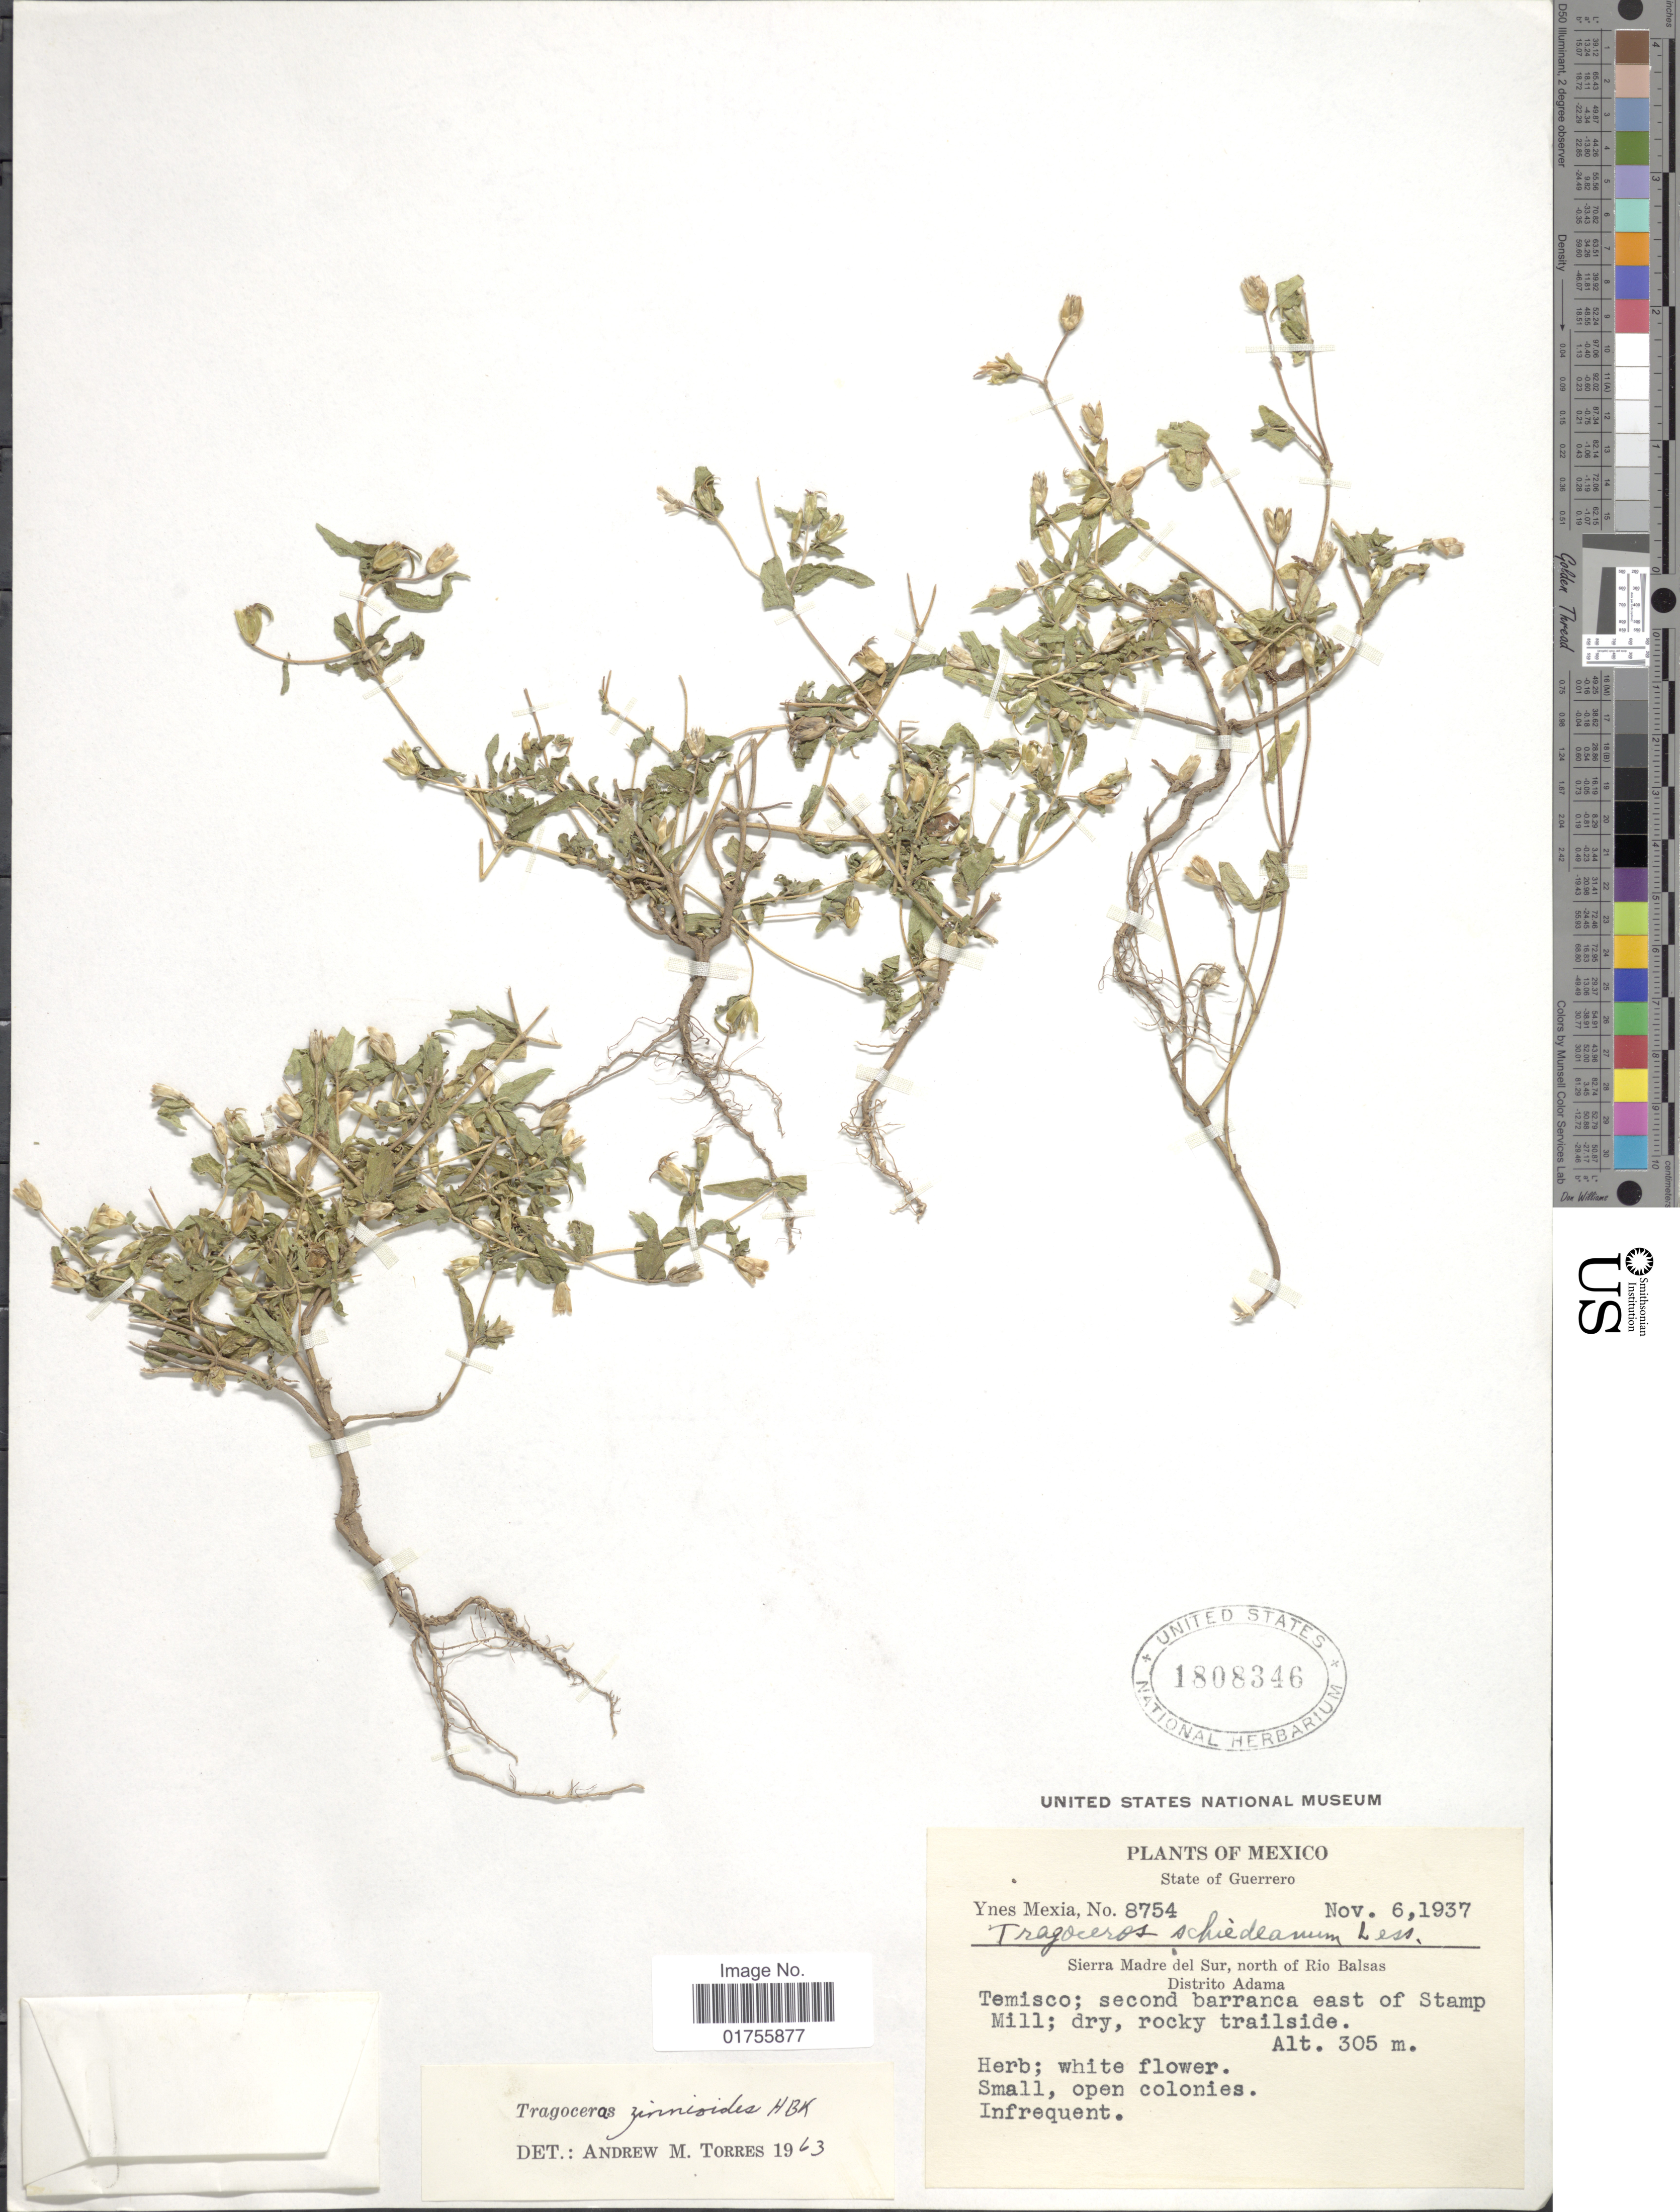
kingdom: Plantae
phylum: Tracheophyta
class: Magnoliopsida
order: Asterales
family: Asteraceae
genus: Tragoceros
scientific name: Tragoceros zinnioides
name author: Kunth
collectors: Y. Mexia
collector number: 8754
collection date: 1937-11-06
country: Mexico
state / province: Guerrero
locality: State of Guerrero, Sierra Madre del Sur, north of Rio Balsas Distrito, Adama, Temisco, second barranca east of Stamp Mill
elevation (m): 305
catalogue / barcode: US 1808346